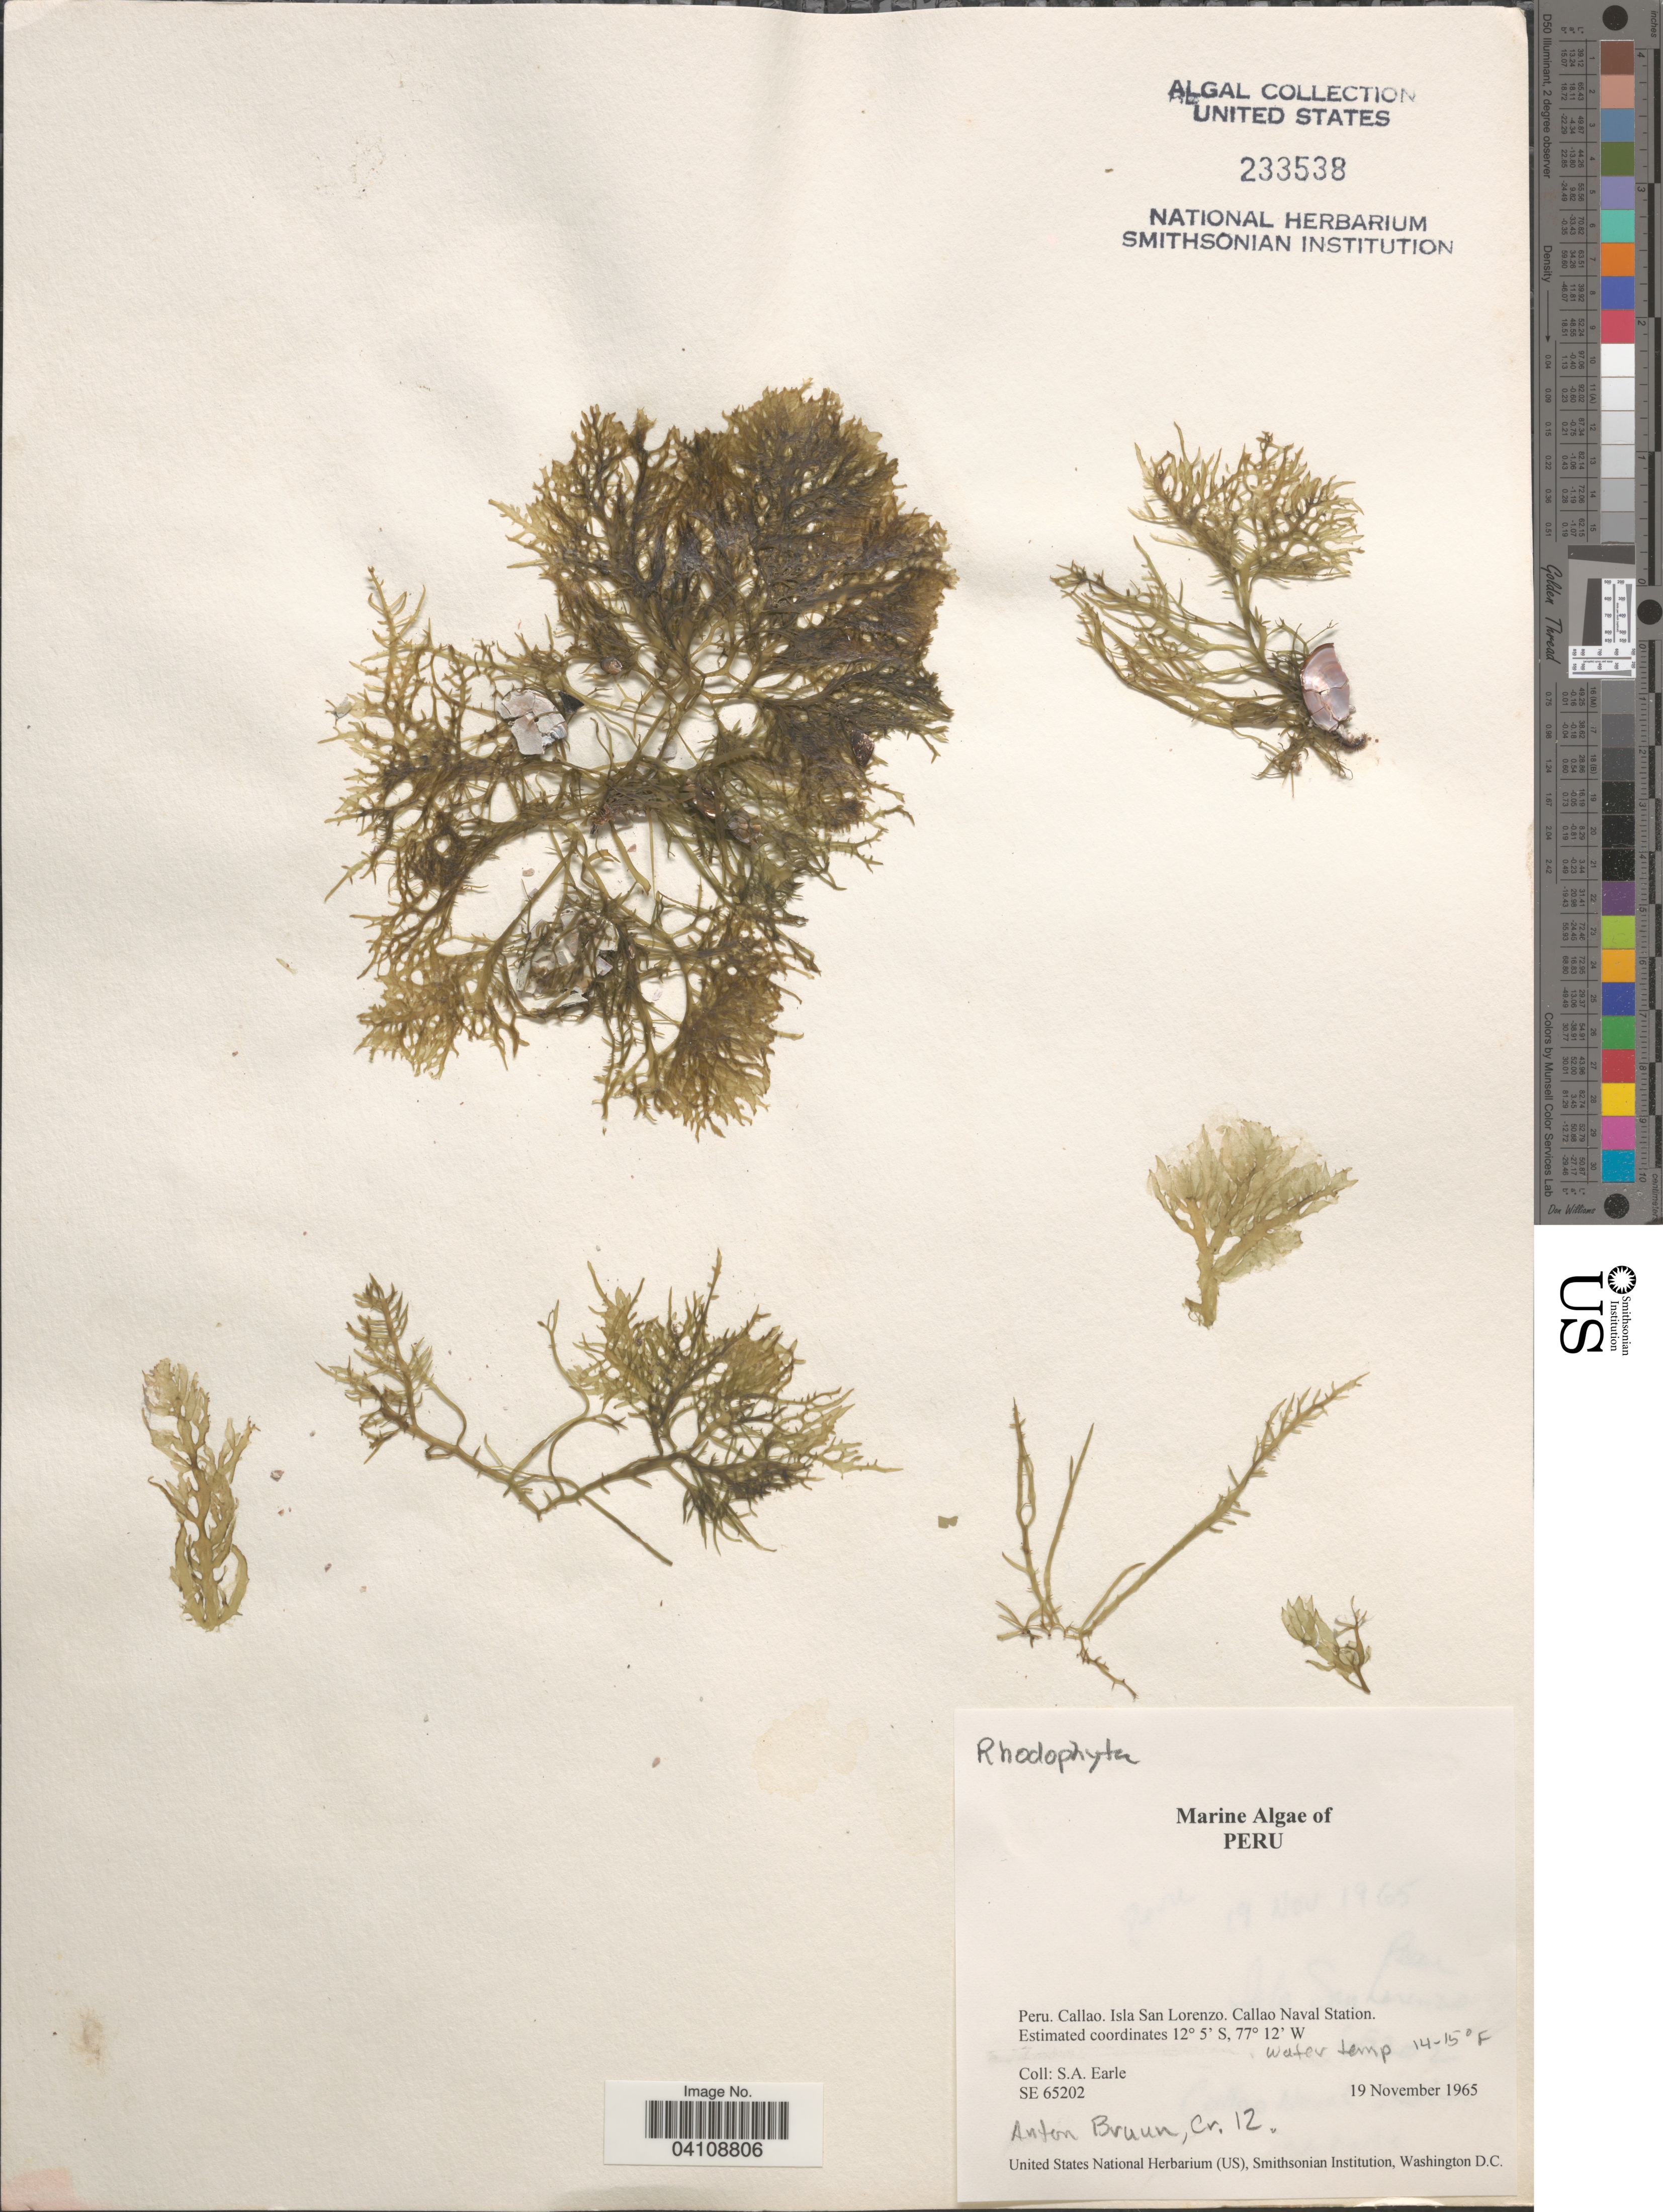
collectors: S. A. Earle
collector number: SE65202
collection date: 1965-11-19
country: Peru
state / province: Callao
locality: Isla San Lorenzo. Callao Naval Station.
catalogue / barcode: US 233538